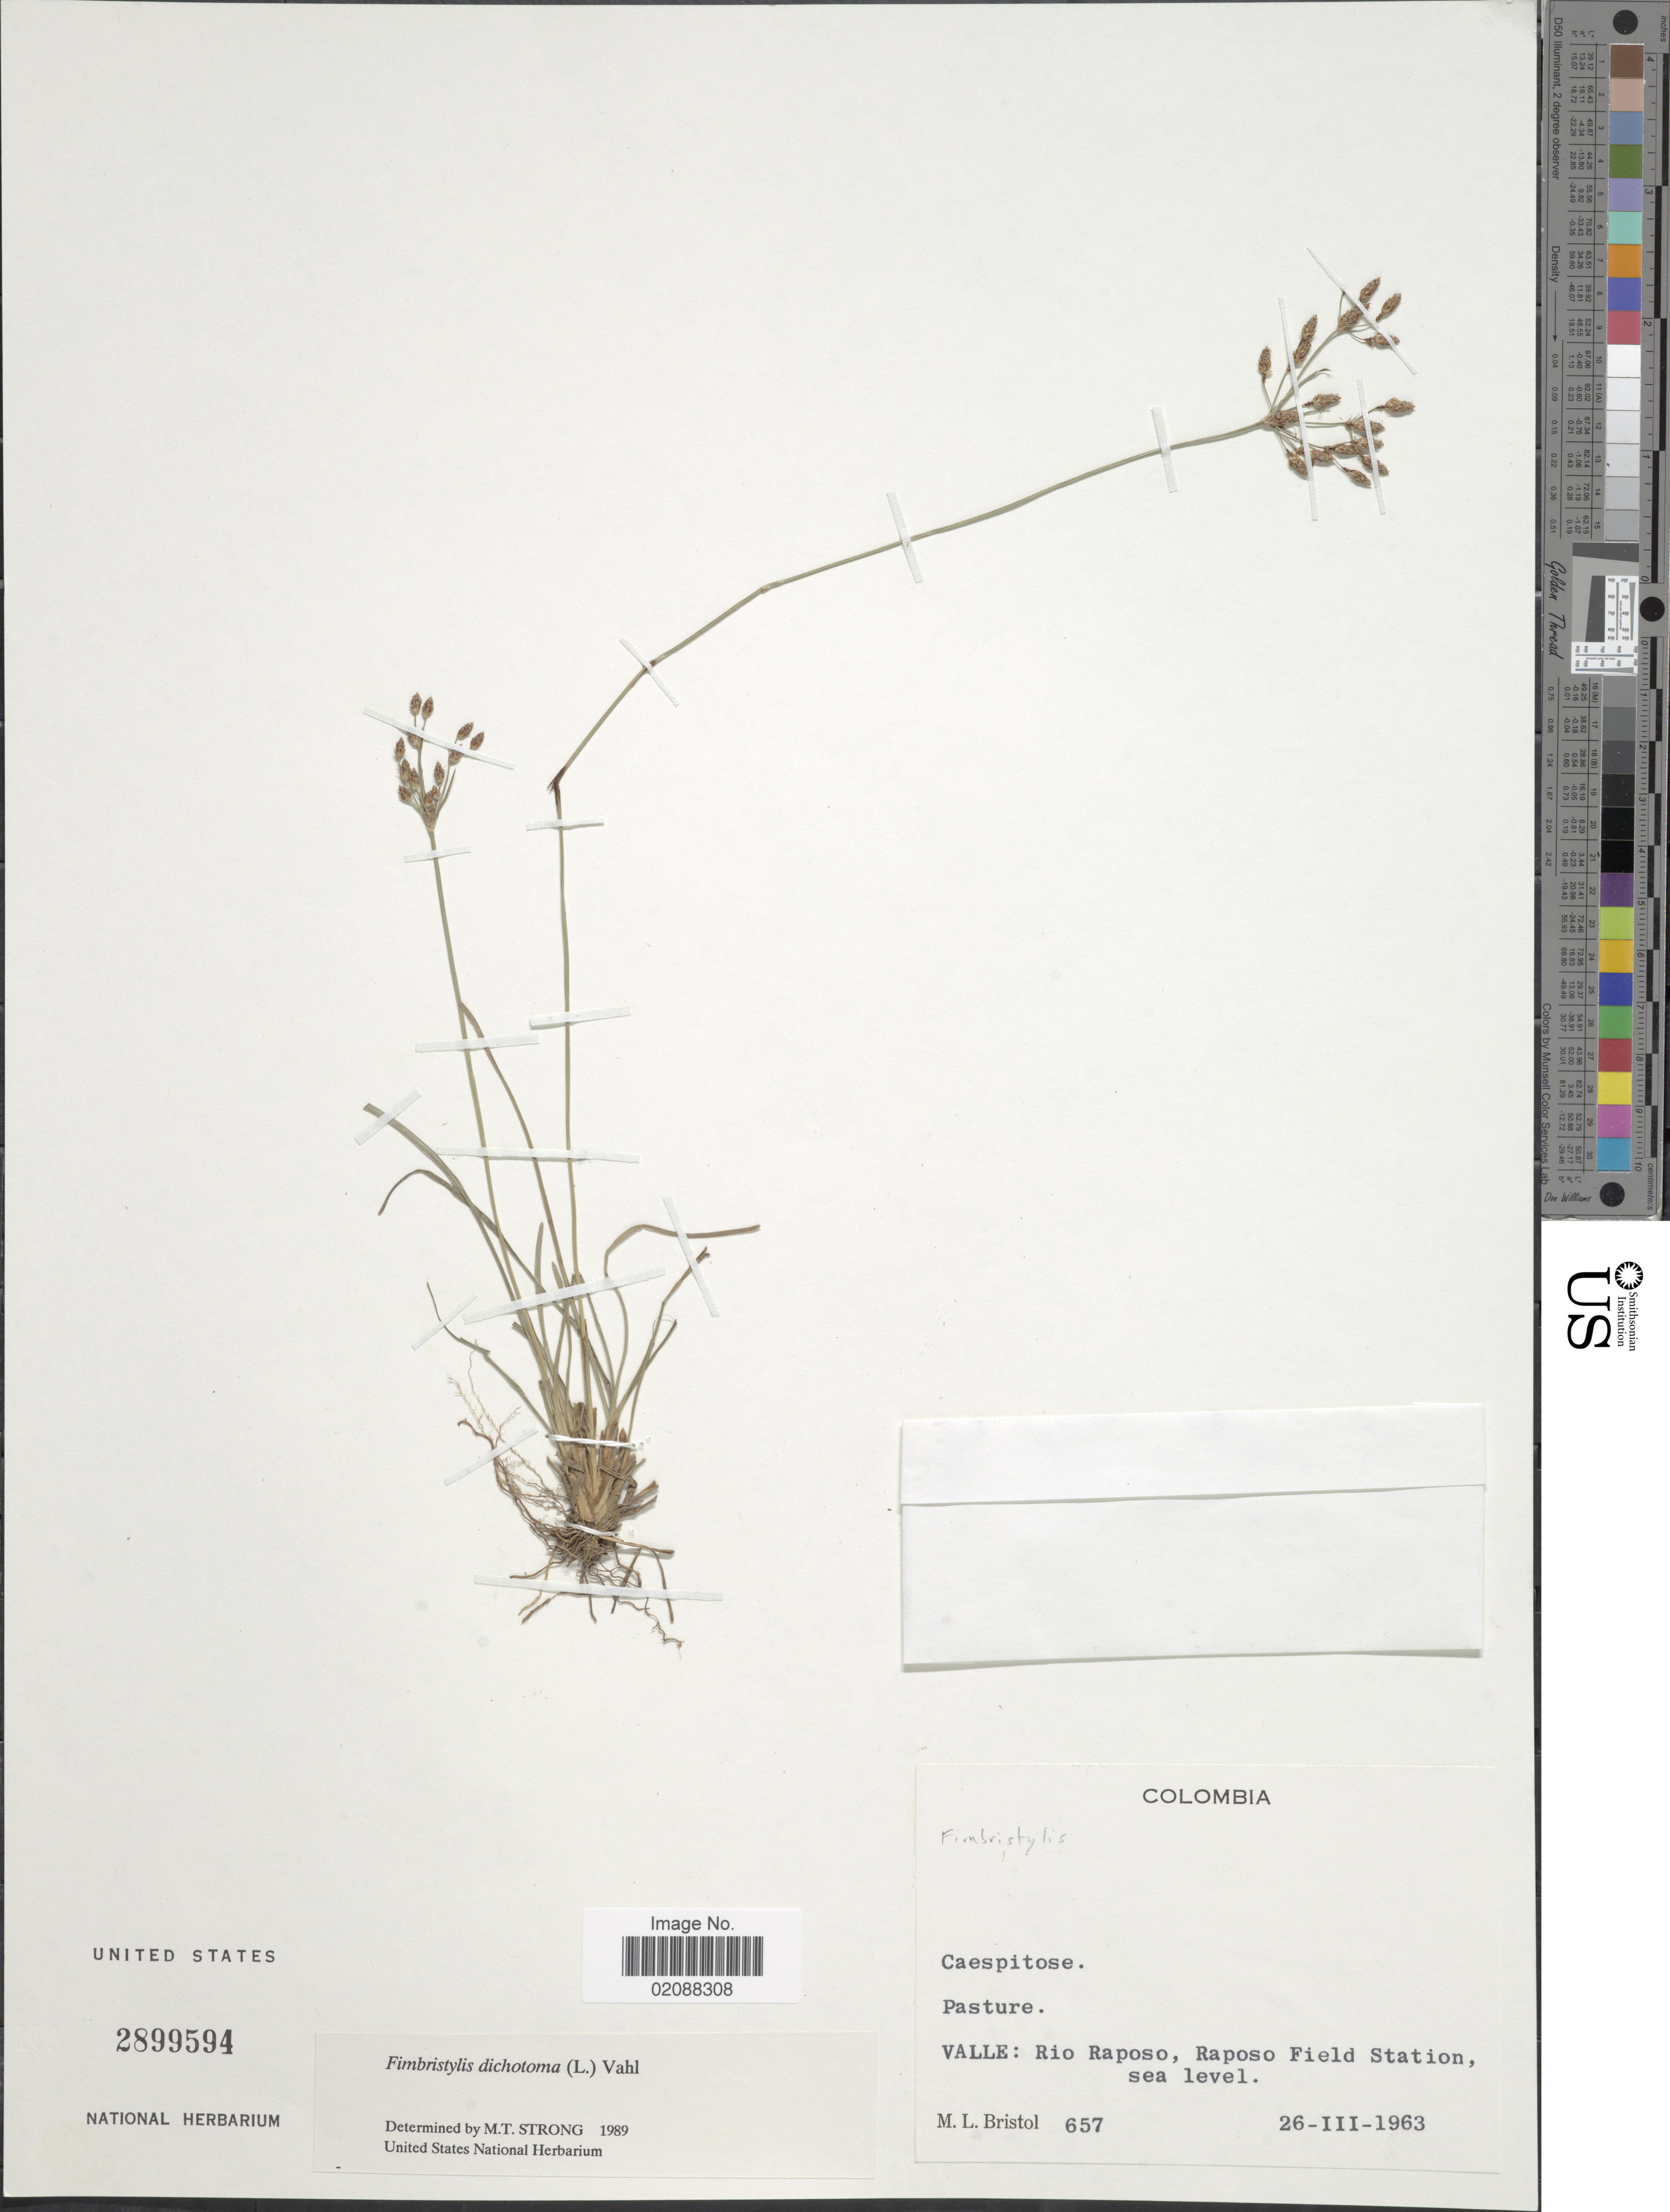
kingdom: Plantae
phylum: Tracheophyta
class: Liliopsida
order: Poales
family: Cyperaceae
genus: Fimbristylis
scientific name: Fimbristylis dichotoma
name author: (L.) Vahl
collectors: M. L. Bristol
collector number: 657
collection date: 1963-03-26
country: Colombia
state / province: Valle del Cauca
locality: Valle, Rio Raposo, Raposo Field Station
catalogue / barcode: US 2899594